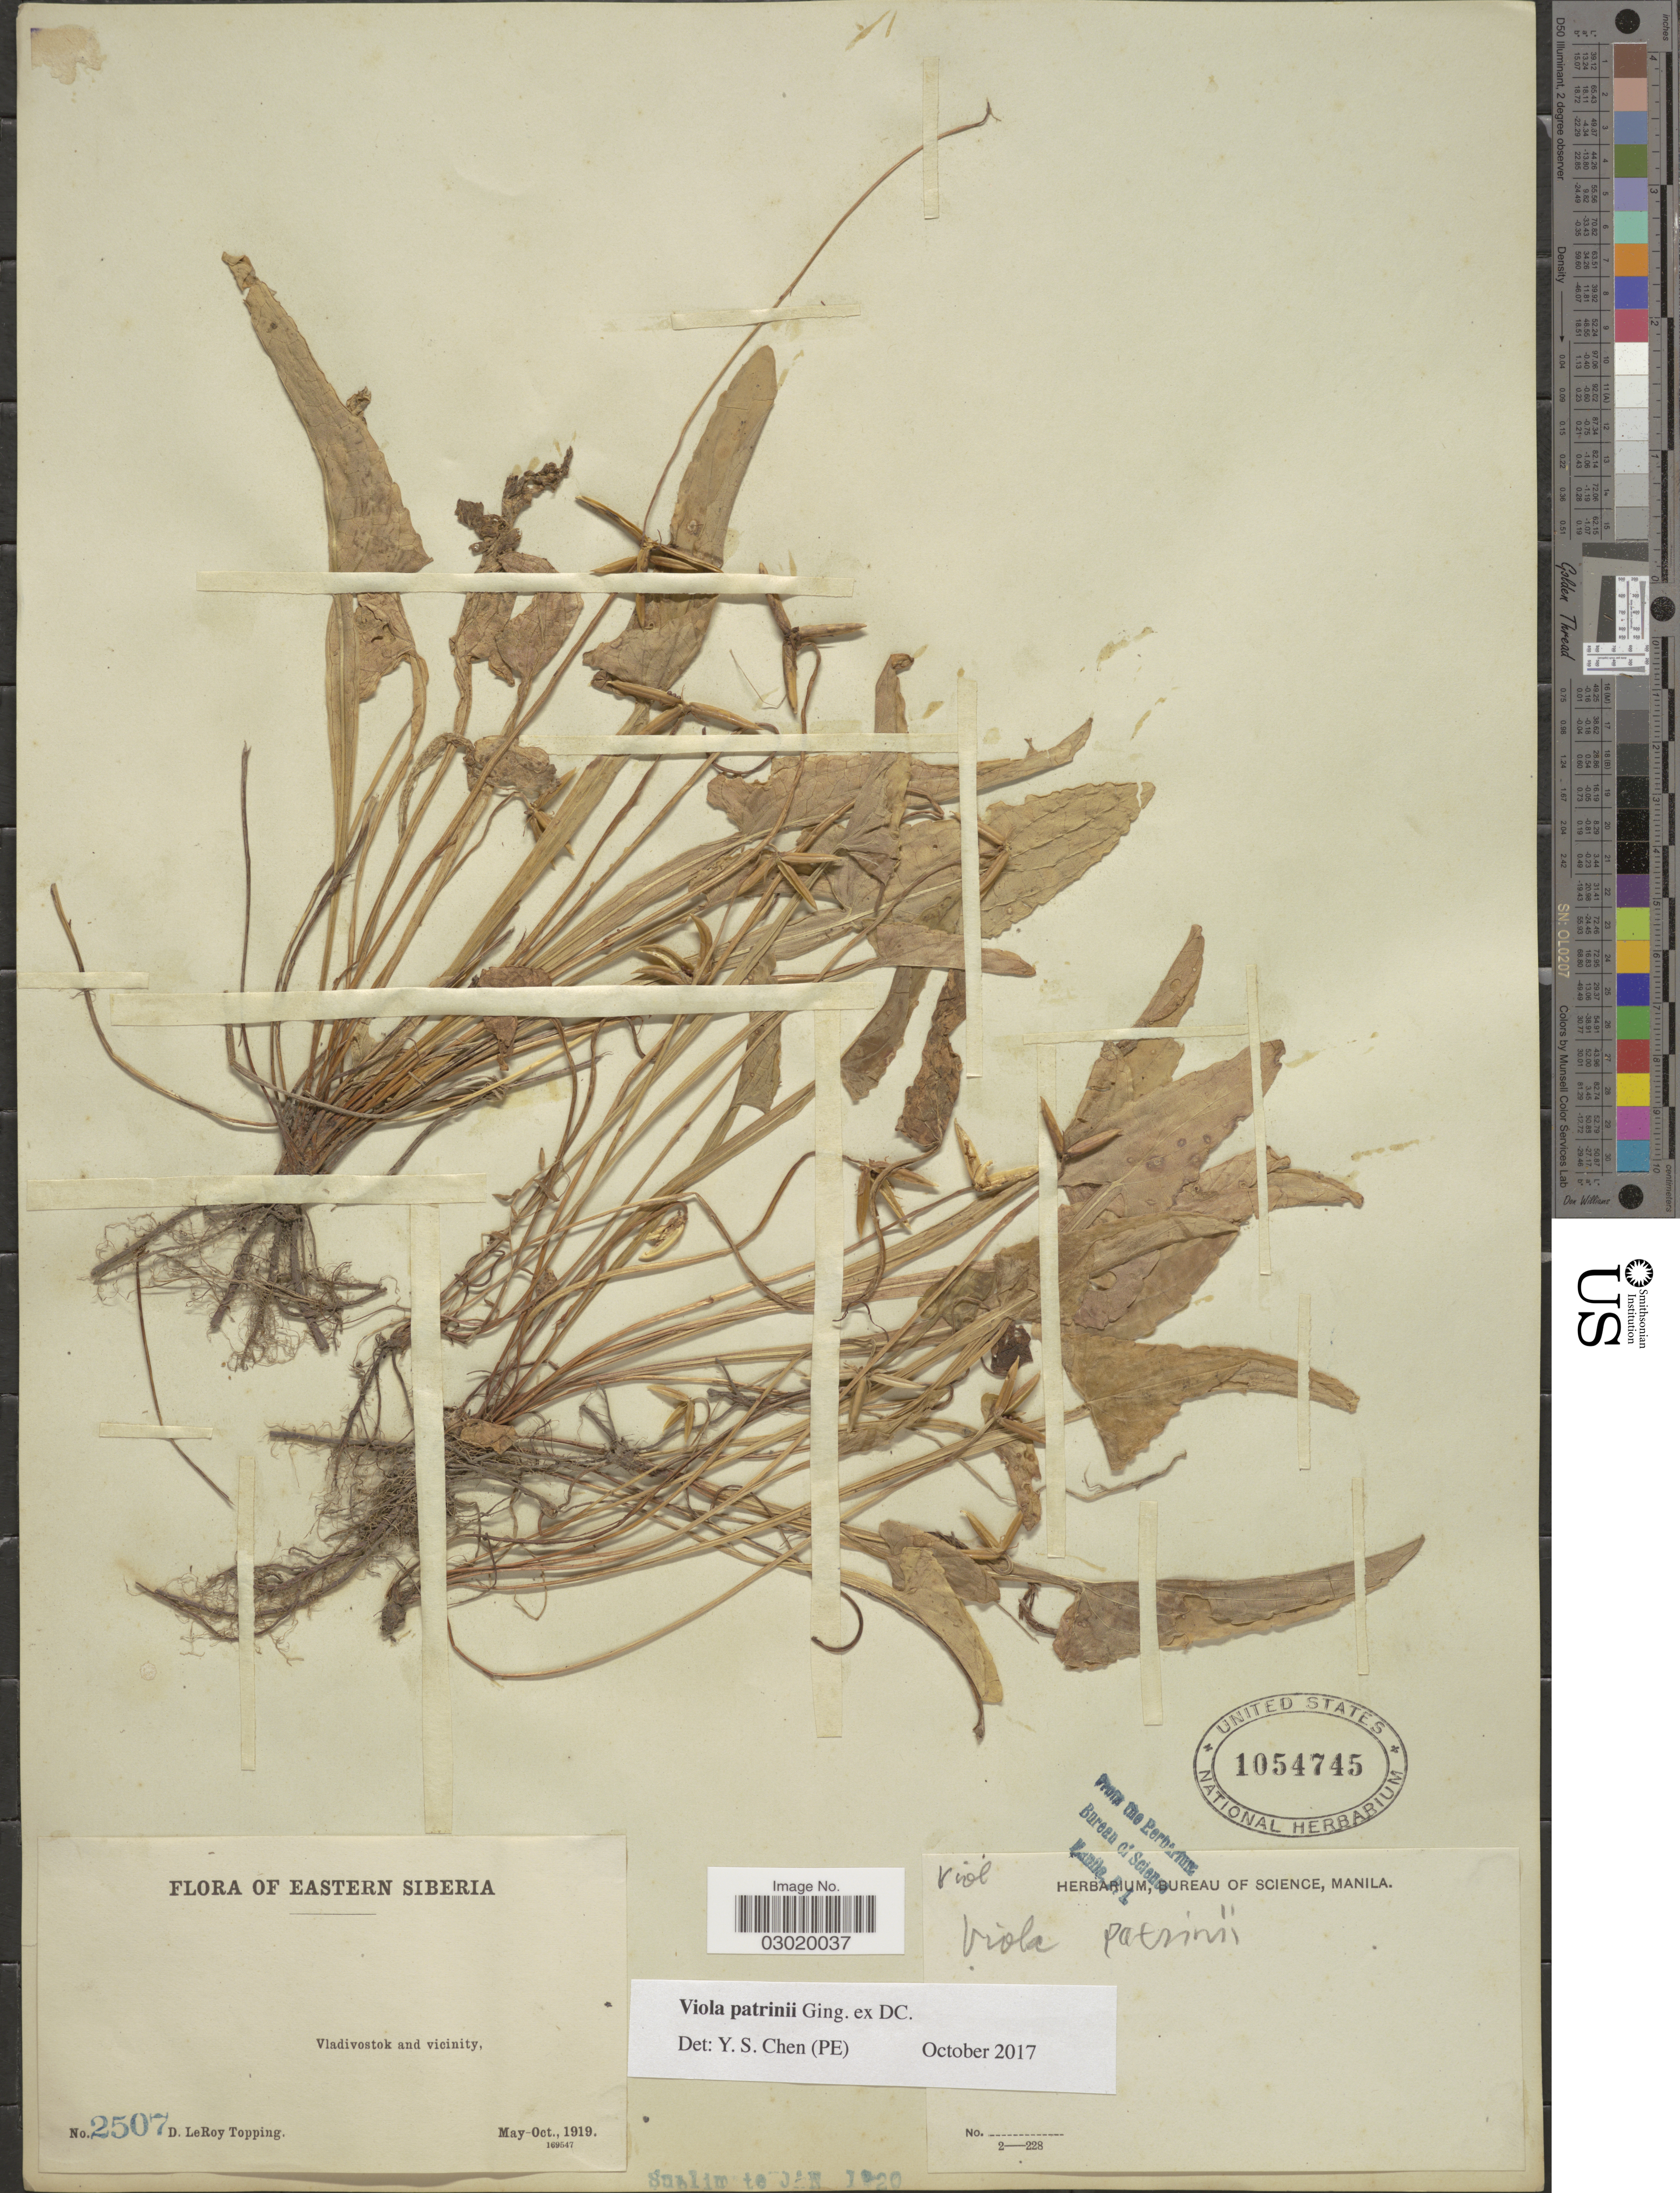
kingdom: Plantae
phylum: Tracheophyta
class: Magnoliopsida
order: Malpighiales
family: Violaceae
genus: Viola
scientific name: Viola patrinii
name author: DC.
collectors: D. L. Topping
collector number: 2507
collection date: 1919-05/1919-10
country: Russian Federation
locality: Eastern Siberia. Vladivostok and vicinity.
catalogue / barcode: US 1054745